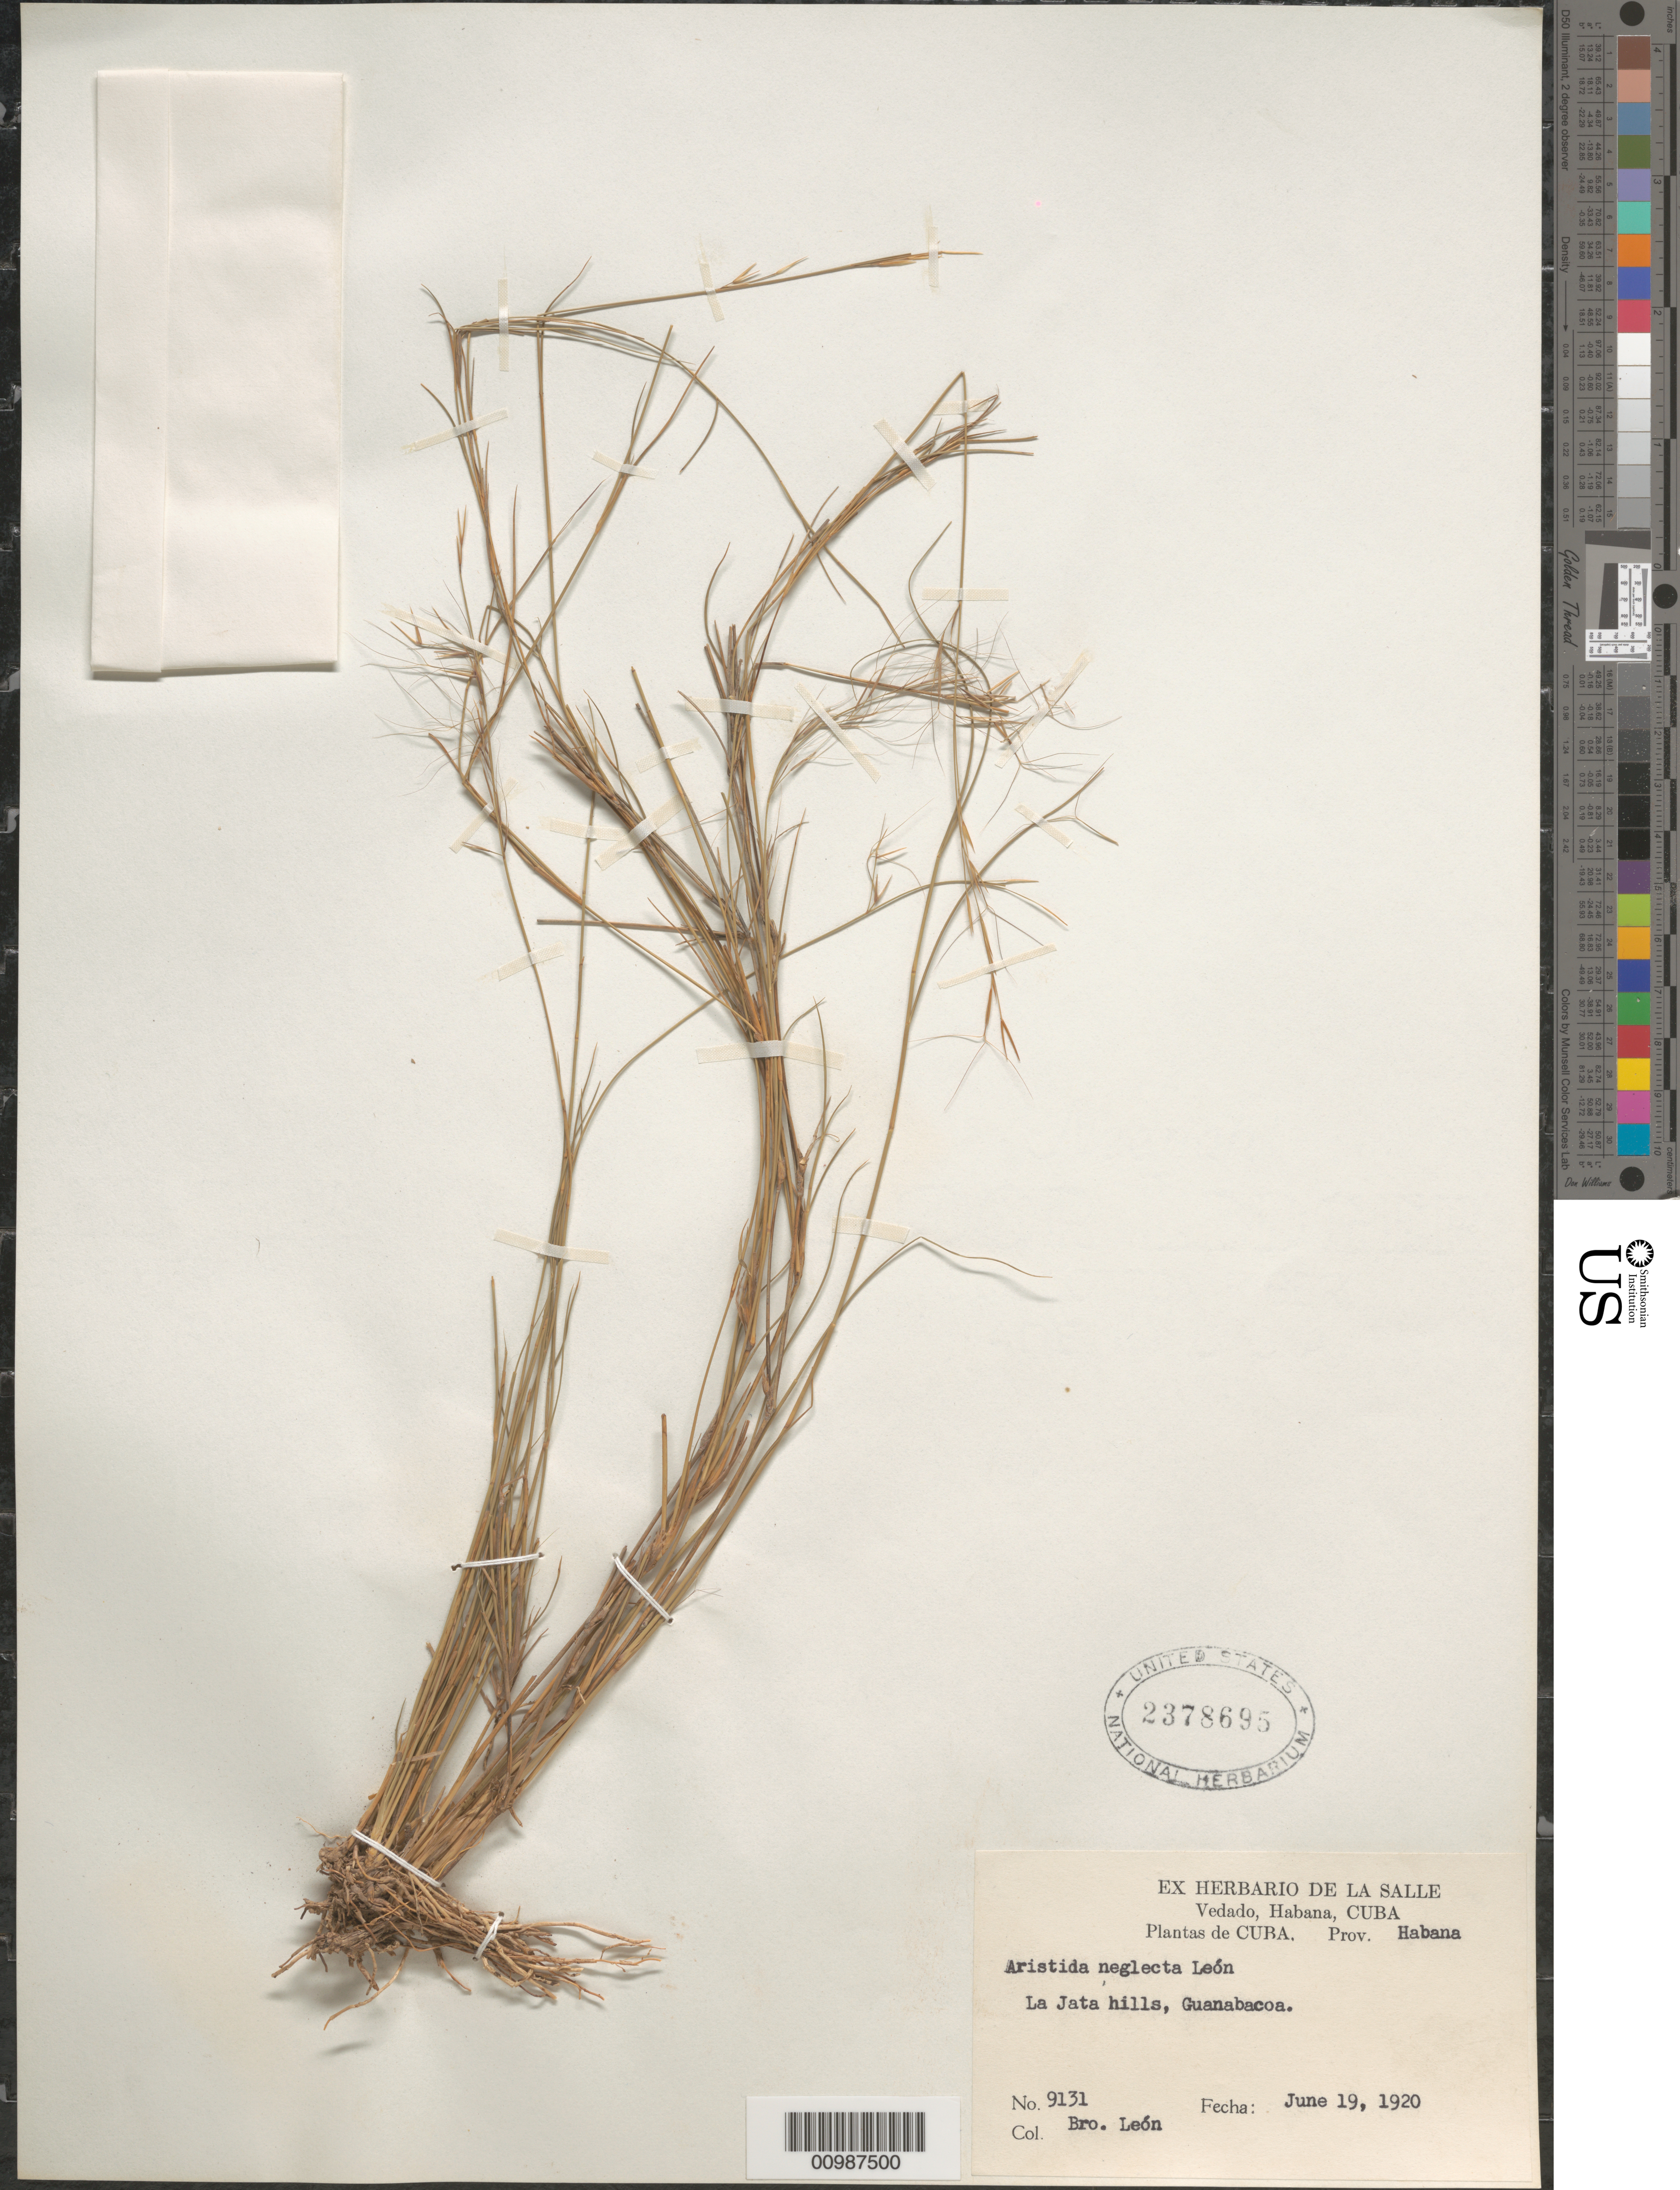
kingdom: Plantae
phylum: Tracheophyta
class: Liliopsida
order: Poales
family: Poaceae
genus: Aristida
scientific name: Aristida neglecta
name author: León ex Hitchc.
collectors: Bro. León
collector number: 9131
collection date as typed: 19 Jun 1920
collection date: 1920-06-19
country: Cuba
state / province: La Habana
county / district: Municipio Guanabacoa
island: Cuba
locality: La Jata Hills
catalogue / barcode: US 2378695